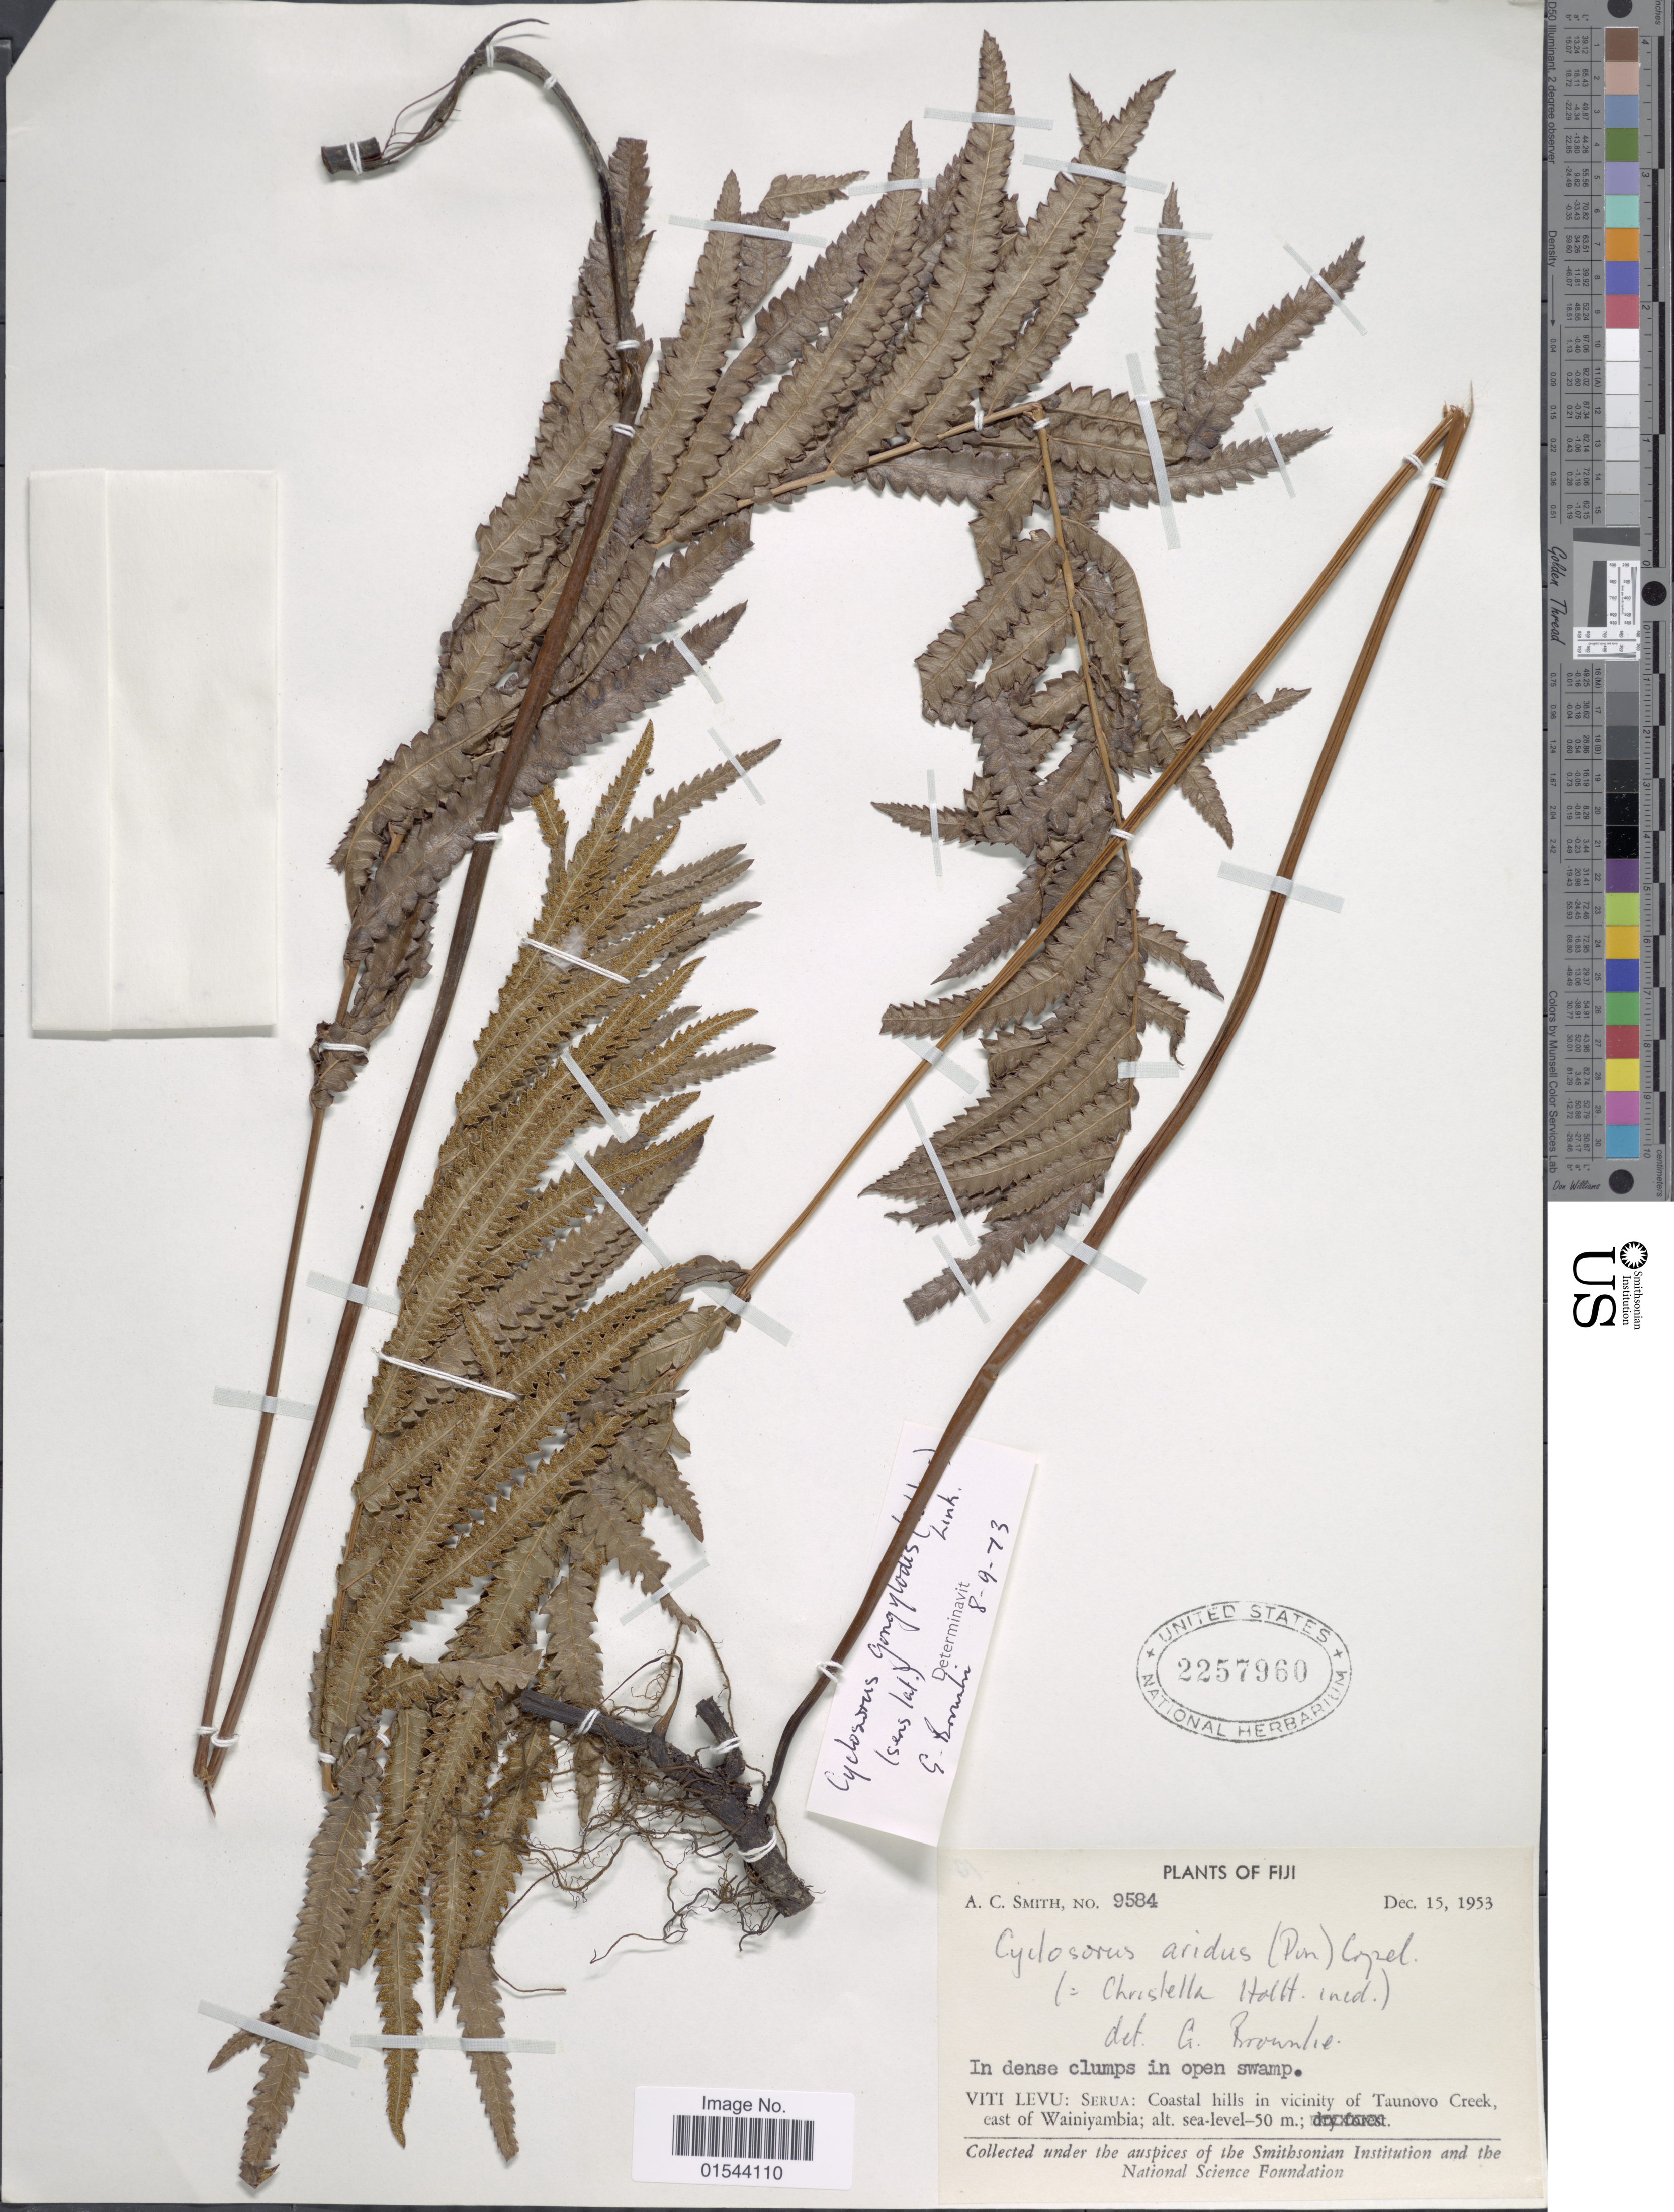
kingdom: Plantae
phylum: Tracheophyta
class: Polypodiopsida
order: Polypodiales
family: Thelypteridaceae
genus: Christella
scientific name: Christella arida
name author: (D. Don) Holttum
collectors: A. C. Smith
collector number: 9584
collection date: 1953-12-15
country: Fiji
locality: Viti Levu: Serua: Coastal hills in vicinity of Taunovo Creek, east of Wainiyambia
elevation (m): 50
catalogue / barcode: US 2257960